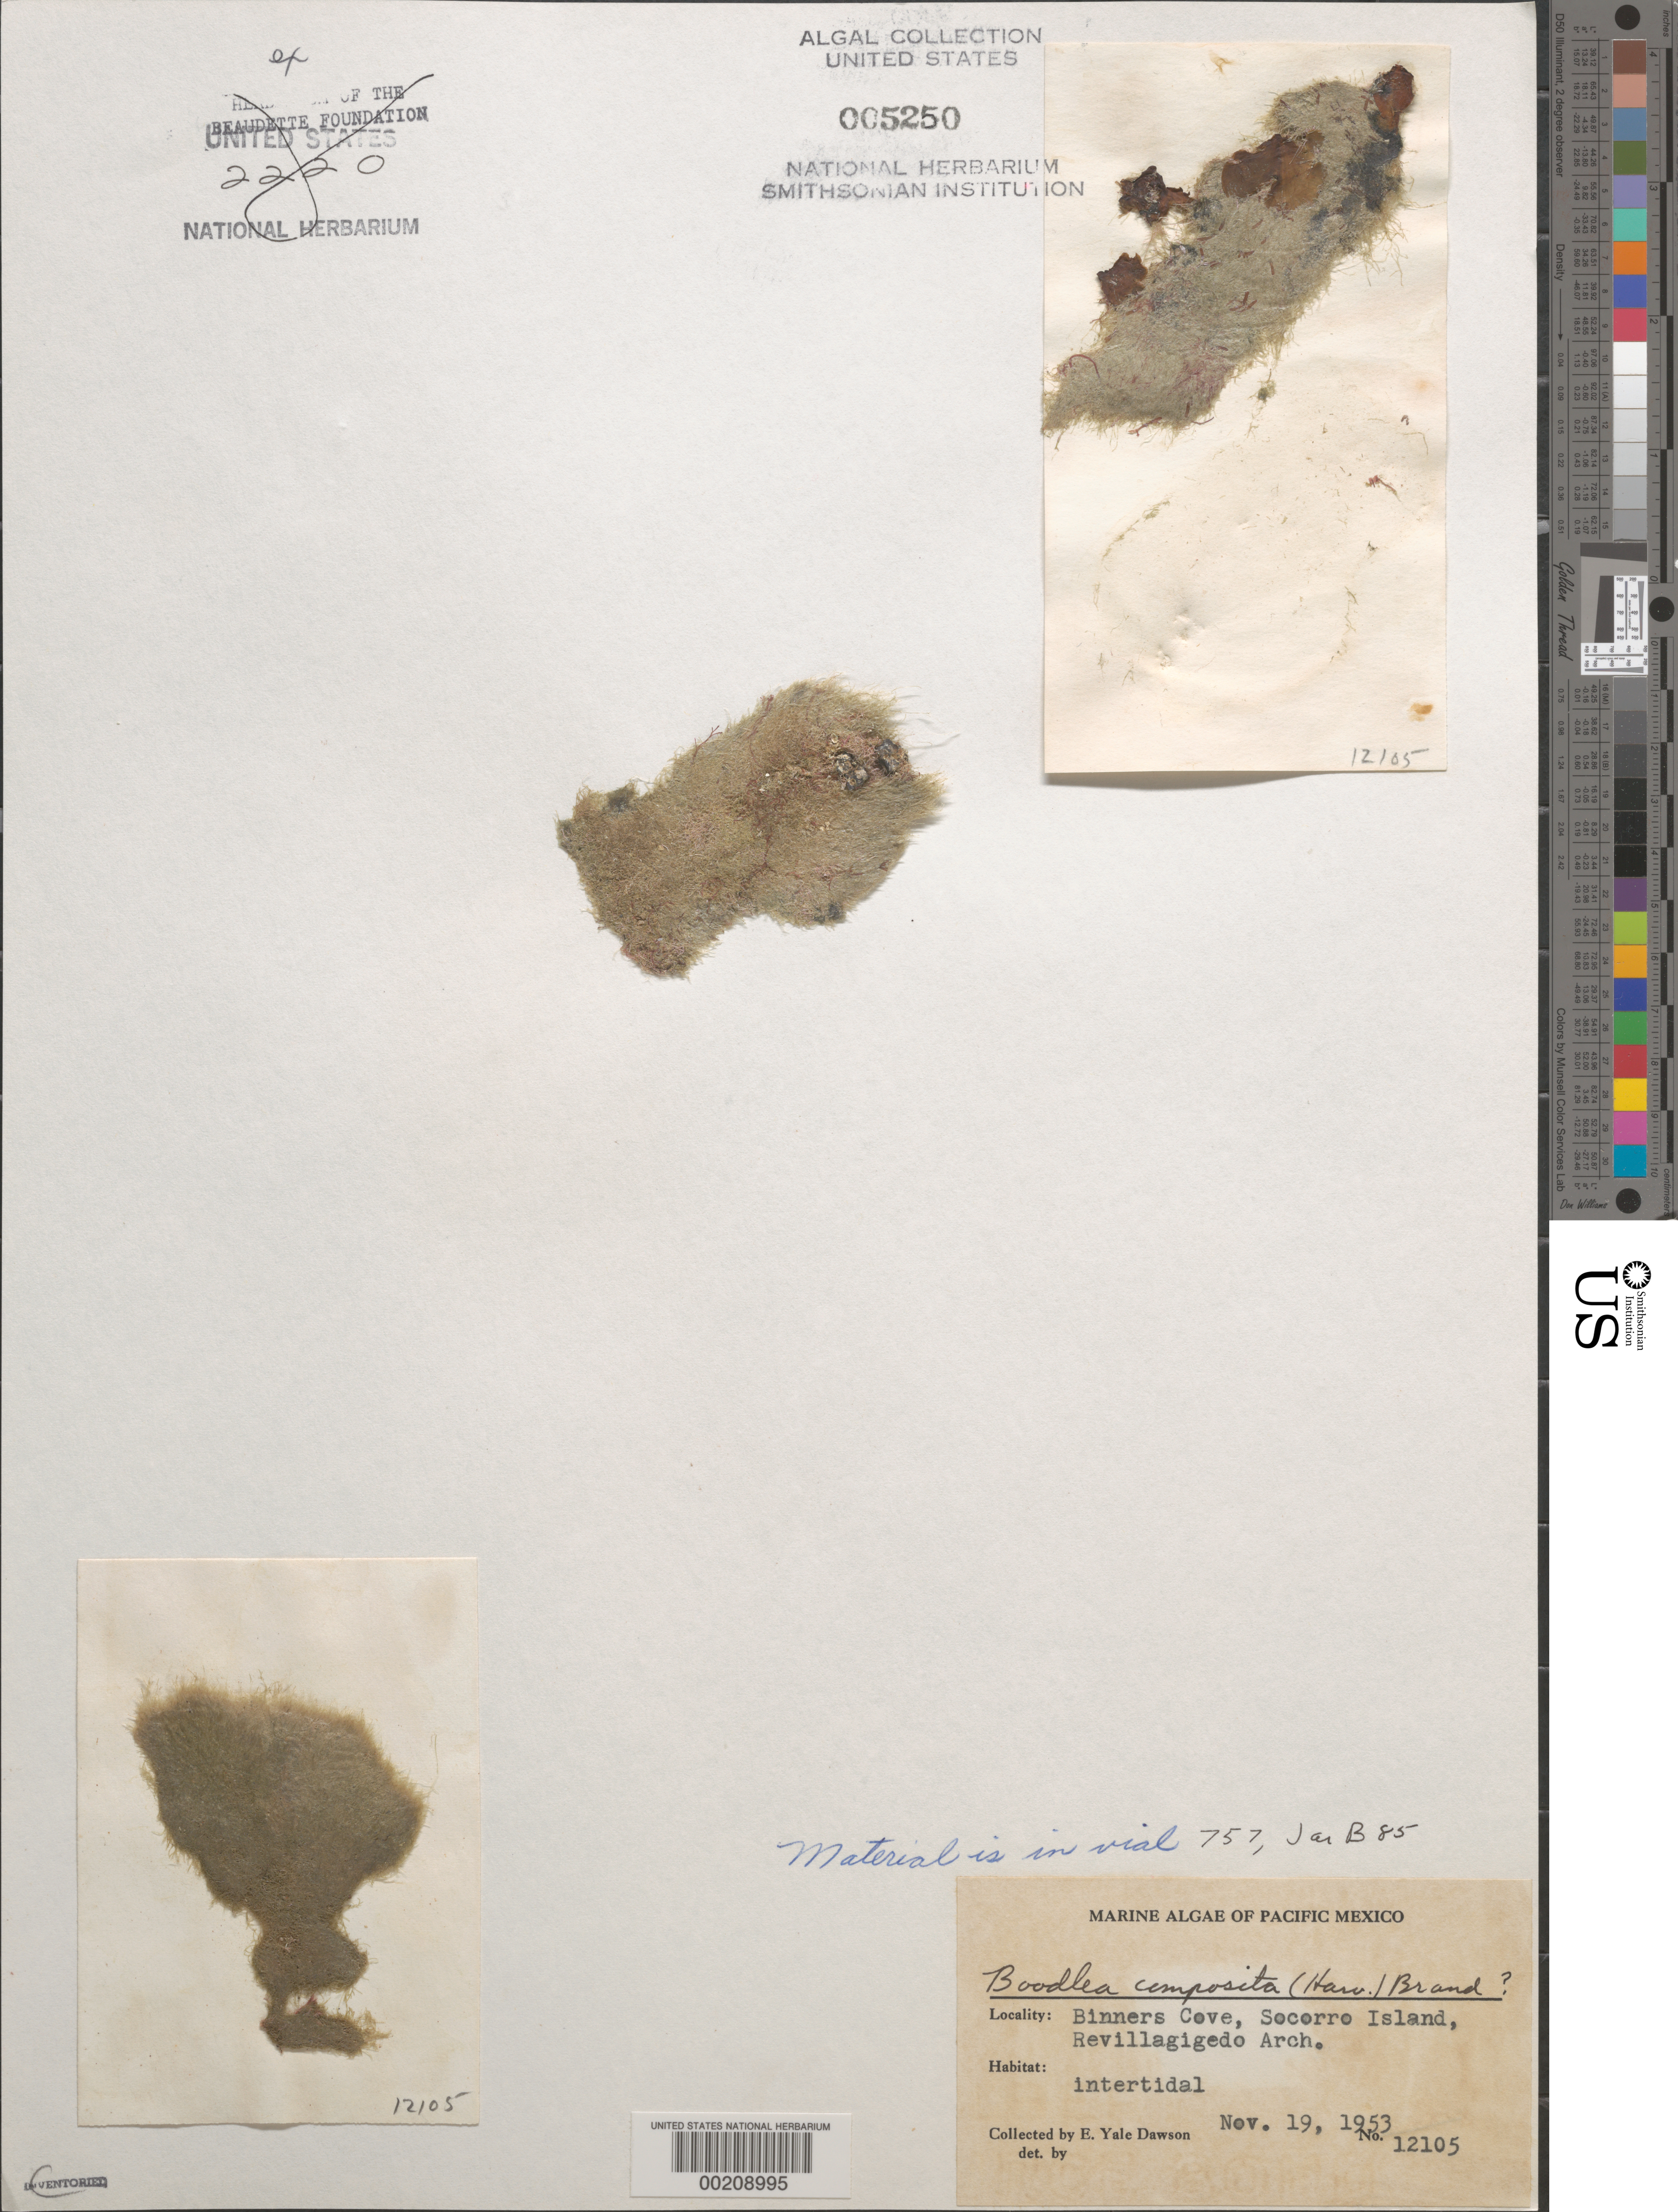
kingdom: Plantae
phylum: Chlorophyta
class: Ulvophyceae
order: Siphonocladales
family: Boodleaceae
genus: Boodlea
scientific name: Boodlea composita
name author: (Humb. & Humb.) Brand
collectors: E. Y. Dawson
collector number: EYD 12105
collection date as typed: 19 Nov 1953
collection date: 1953-11-19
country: Mexico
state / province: Colima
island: Isla Socorro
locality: Binners Cove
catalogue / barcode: US 5250